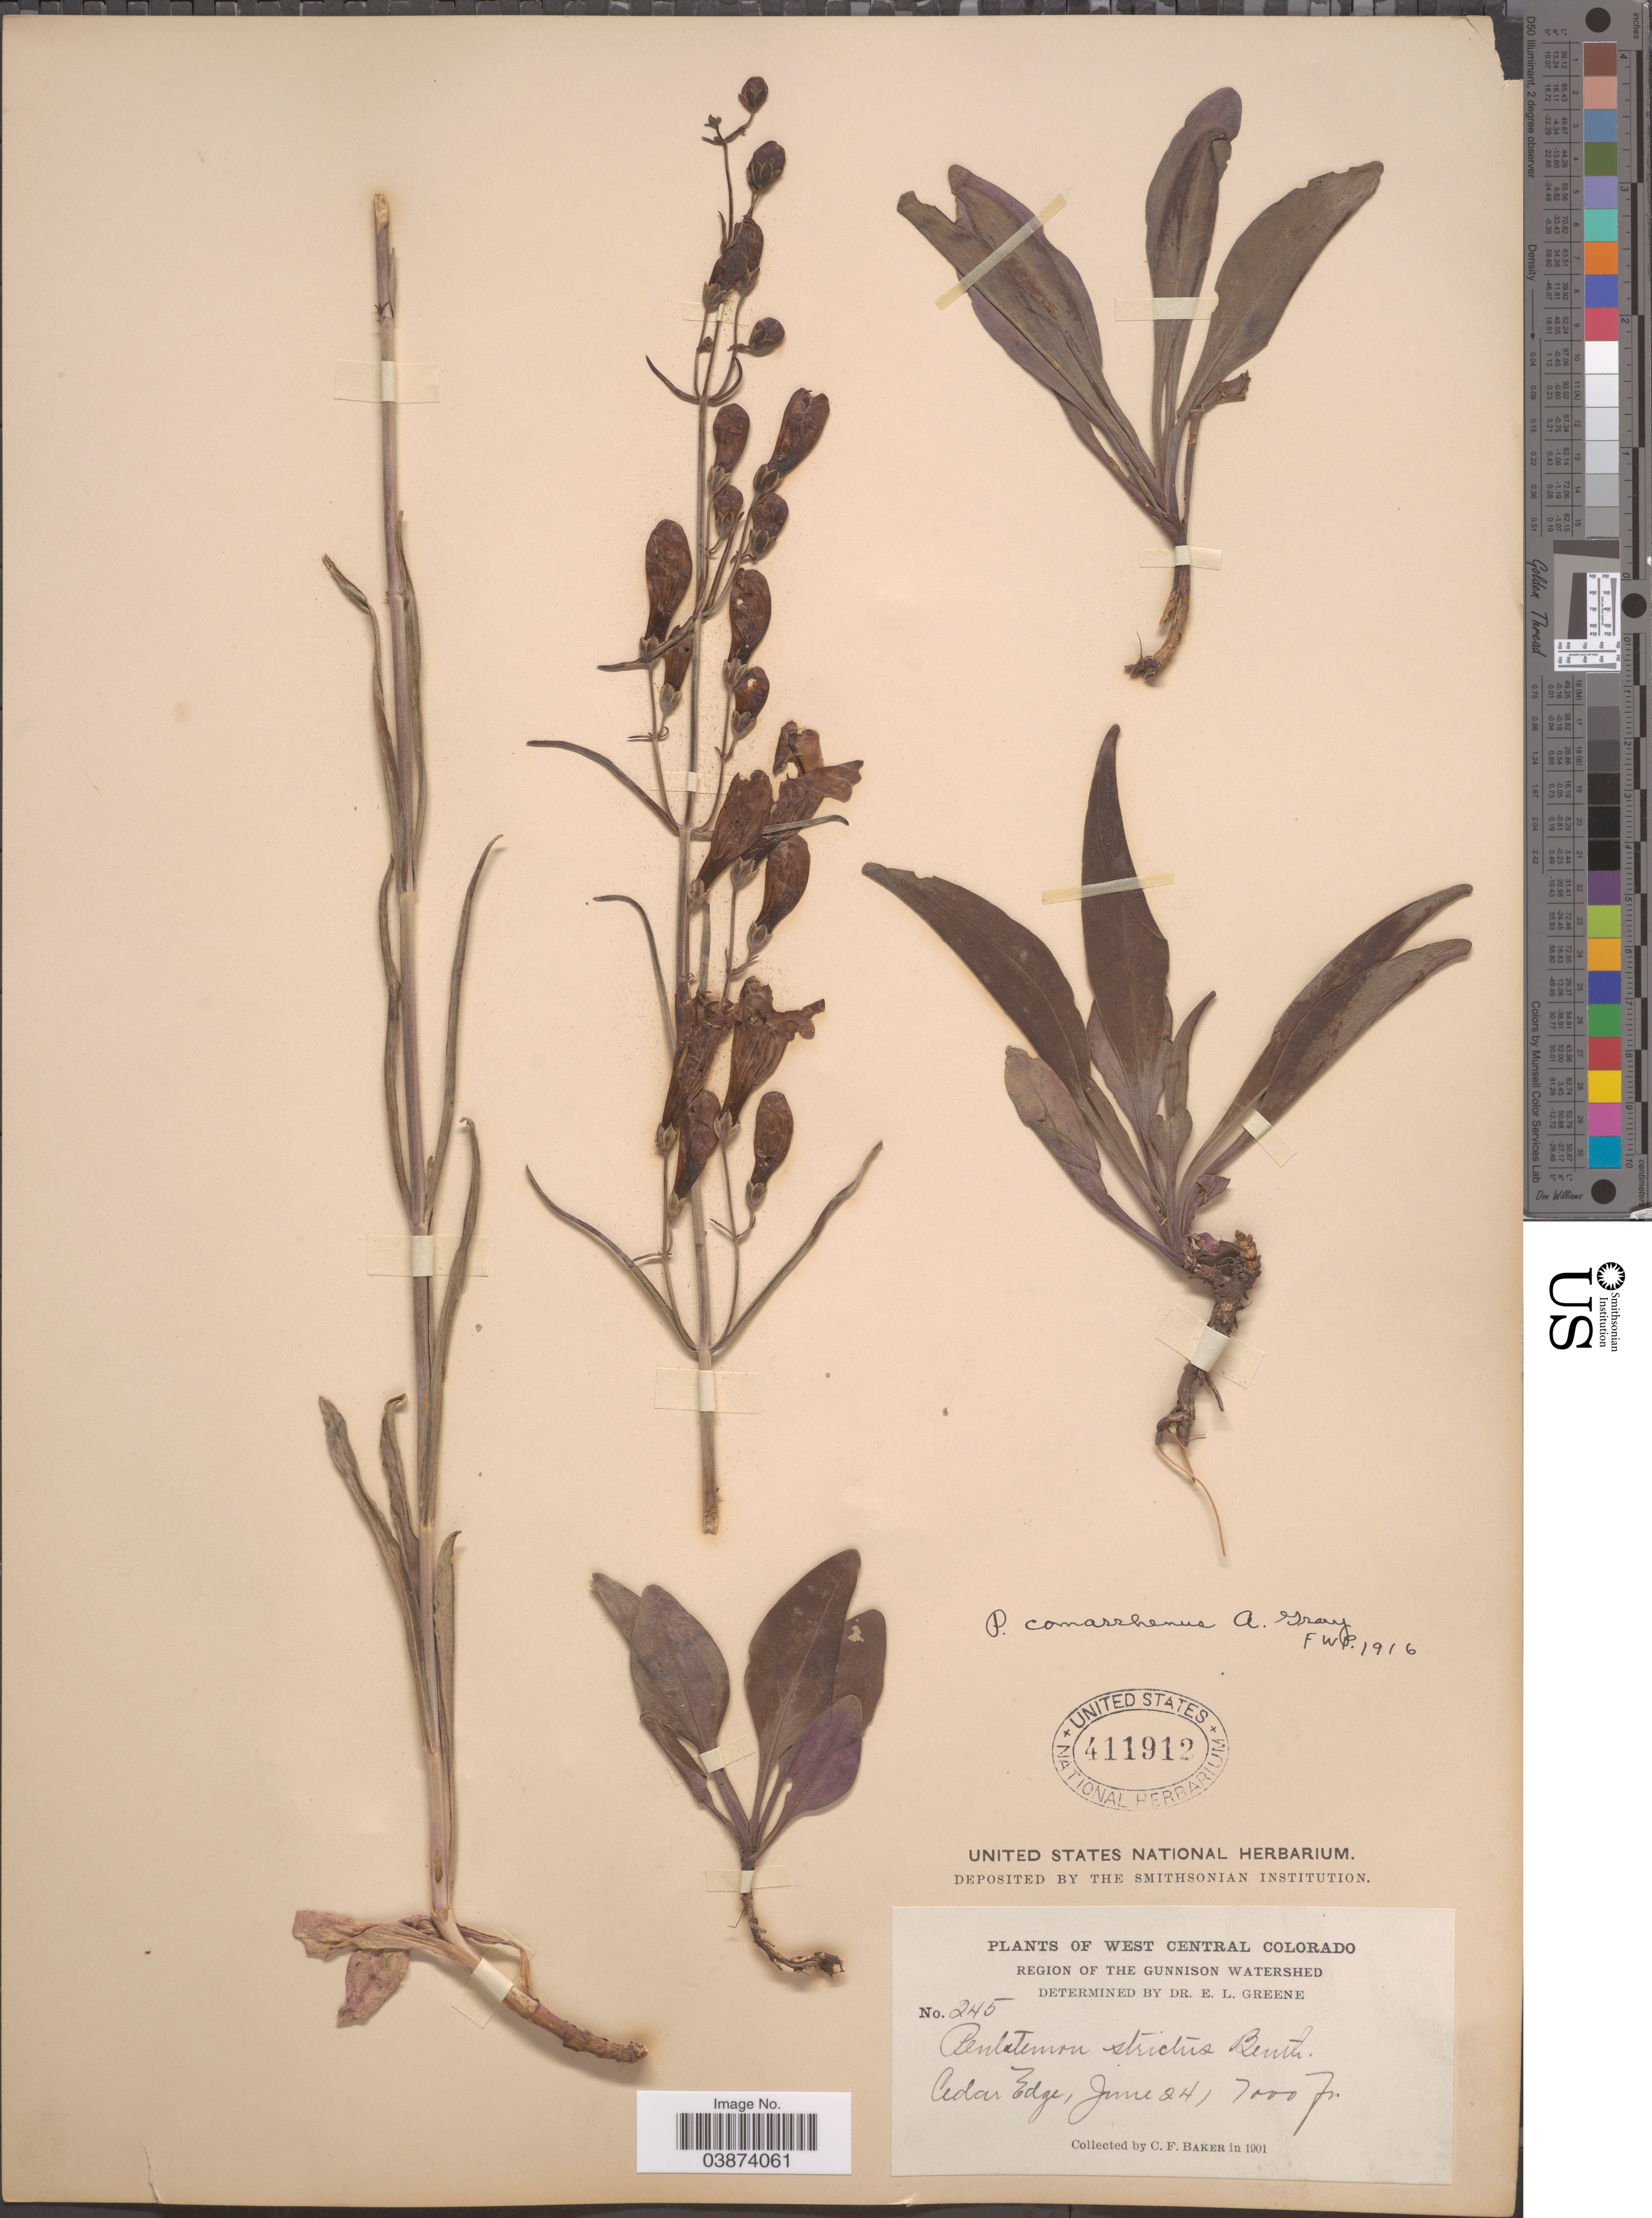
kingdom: Plantae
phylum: Tracheophyta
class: Magnoliopsida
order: Lamiales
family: Plantaginaceae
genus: Penstemon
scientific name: Penstemon comarrhenus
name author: A. Gray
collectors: C. F. Baker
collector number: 245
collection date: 1901-06-24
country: United States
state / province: Colorado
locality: West Central Colorado. Region of the Gunnison Watershed. Cedar Edge.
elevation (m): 2134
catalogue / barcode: US 411912